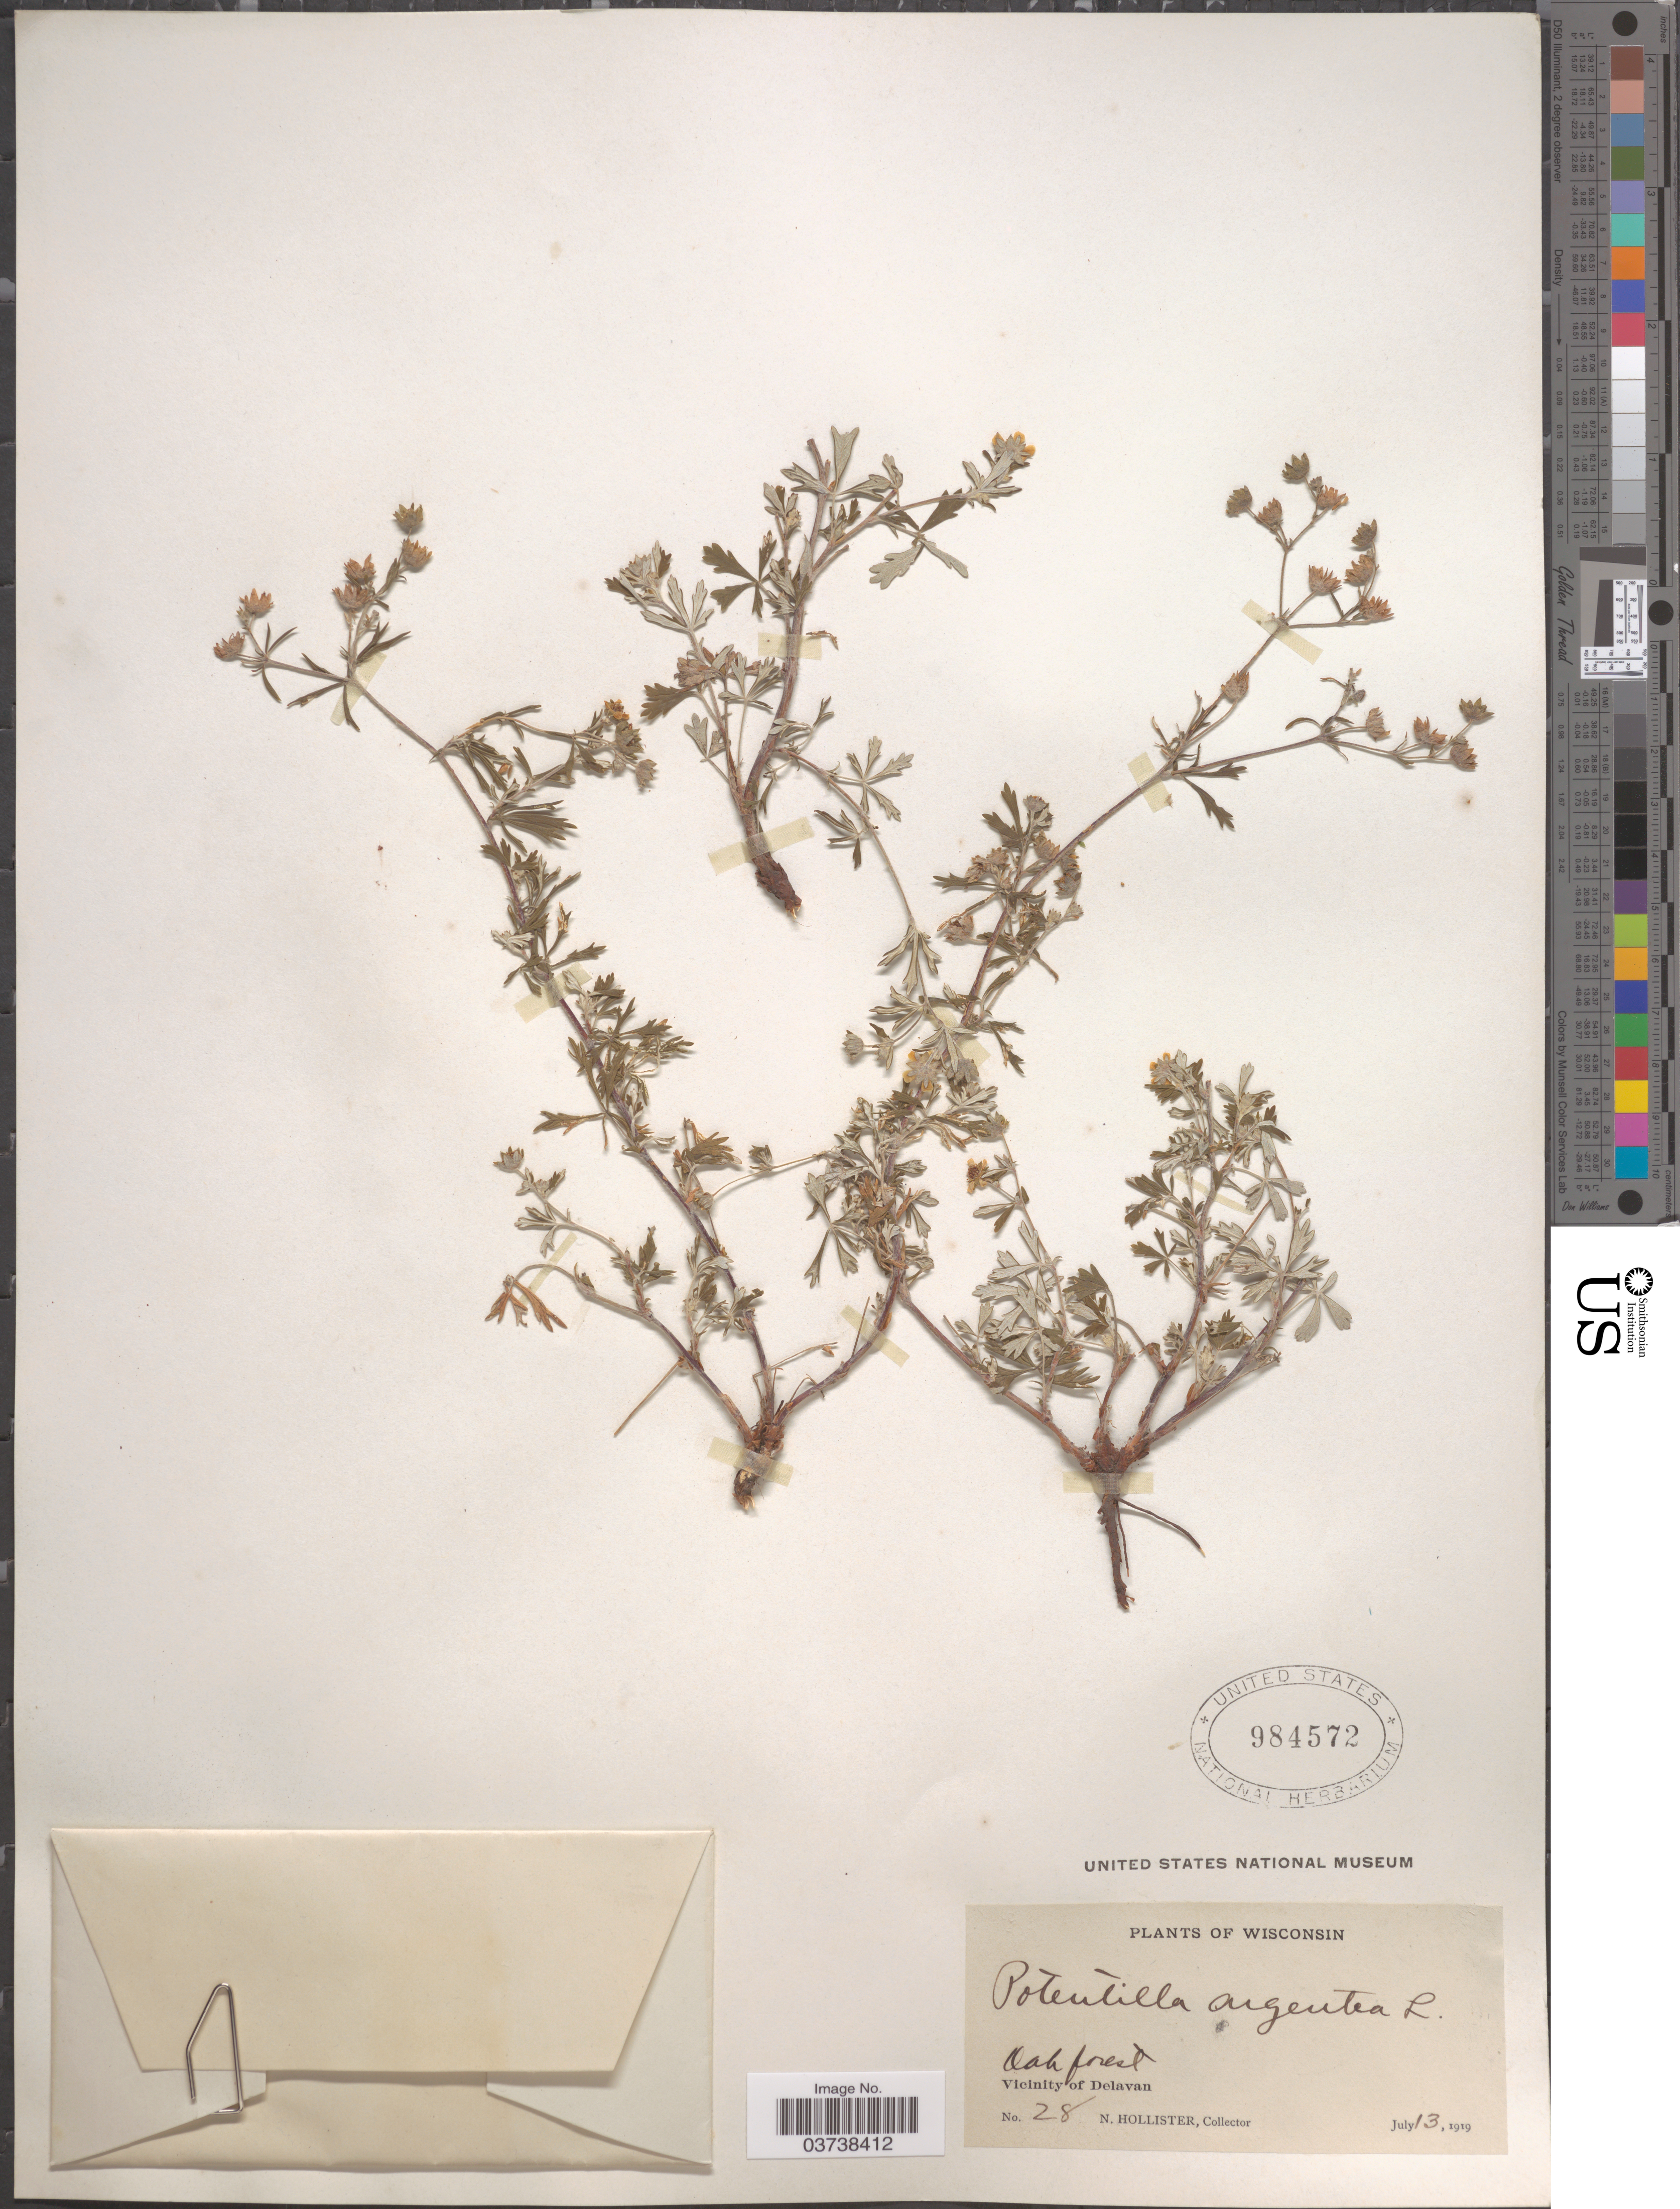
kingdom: Plantae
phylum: Tracheophyta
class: Magnoliopsida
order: Rosales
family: Rosaceae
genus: Potentilla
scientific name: Potentilla argentea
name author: L.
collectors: N. Hollister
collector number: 28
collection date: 1919-07-13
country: United States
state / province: Wisconsin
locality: Vicinity of Delavan.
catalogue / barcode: US 984572